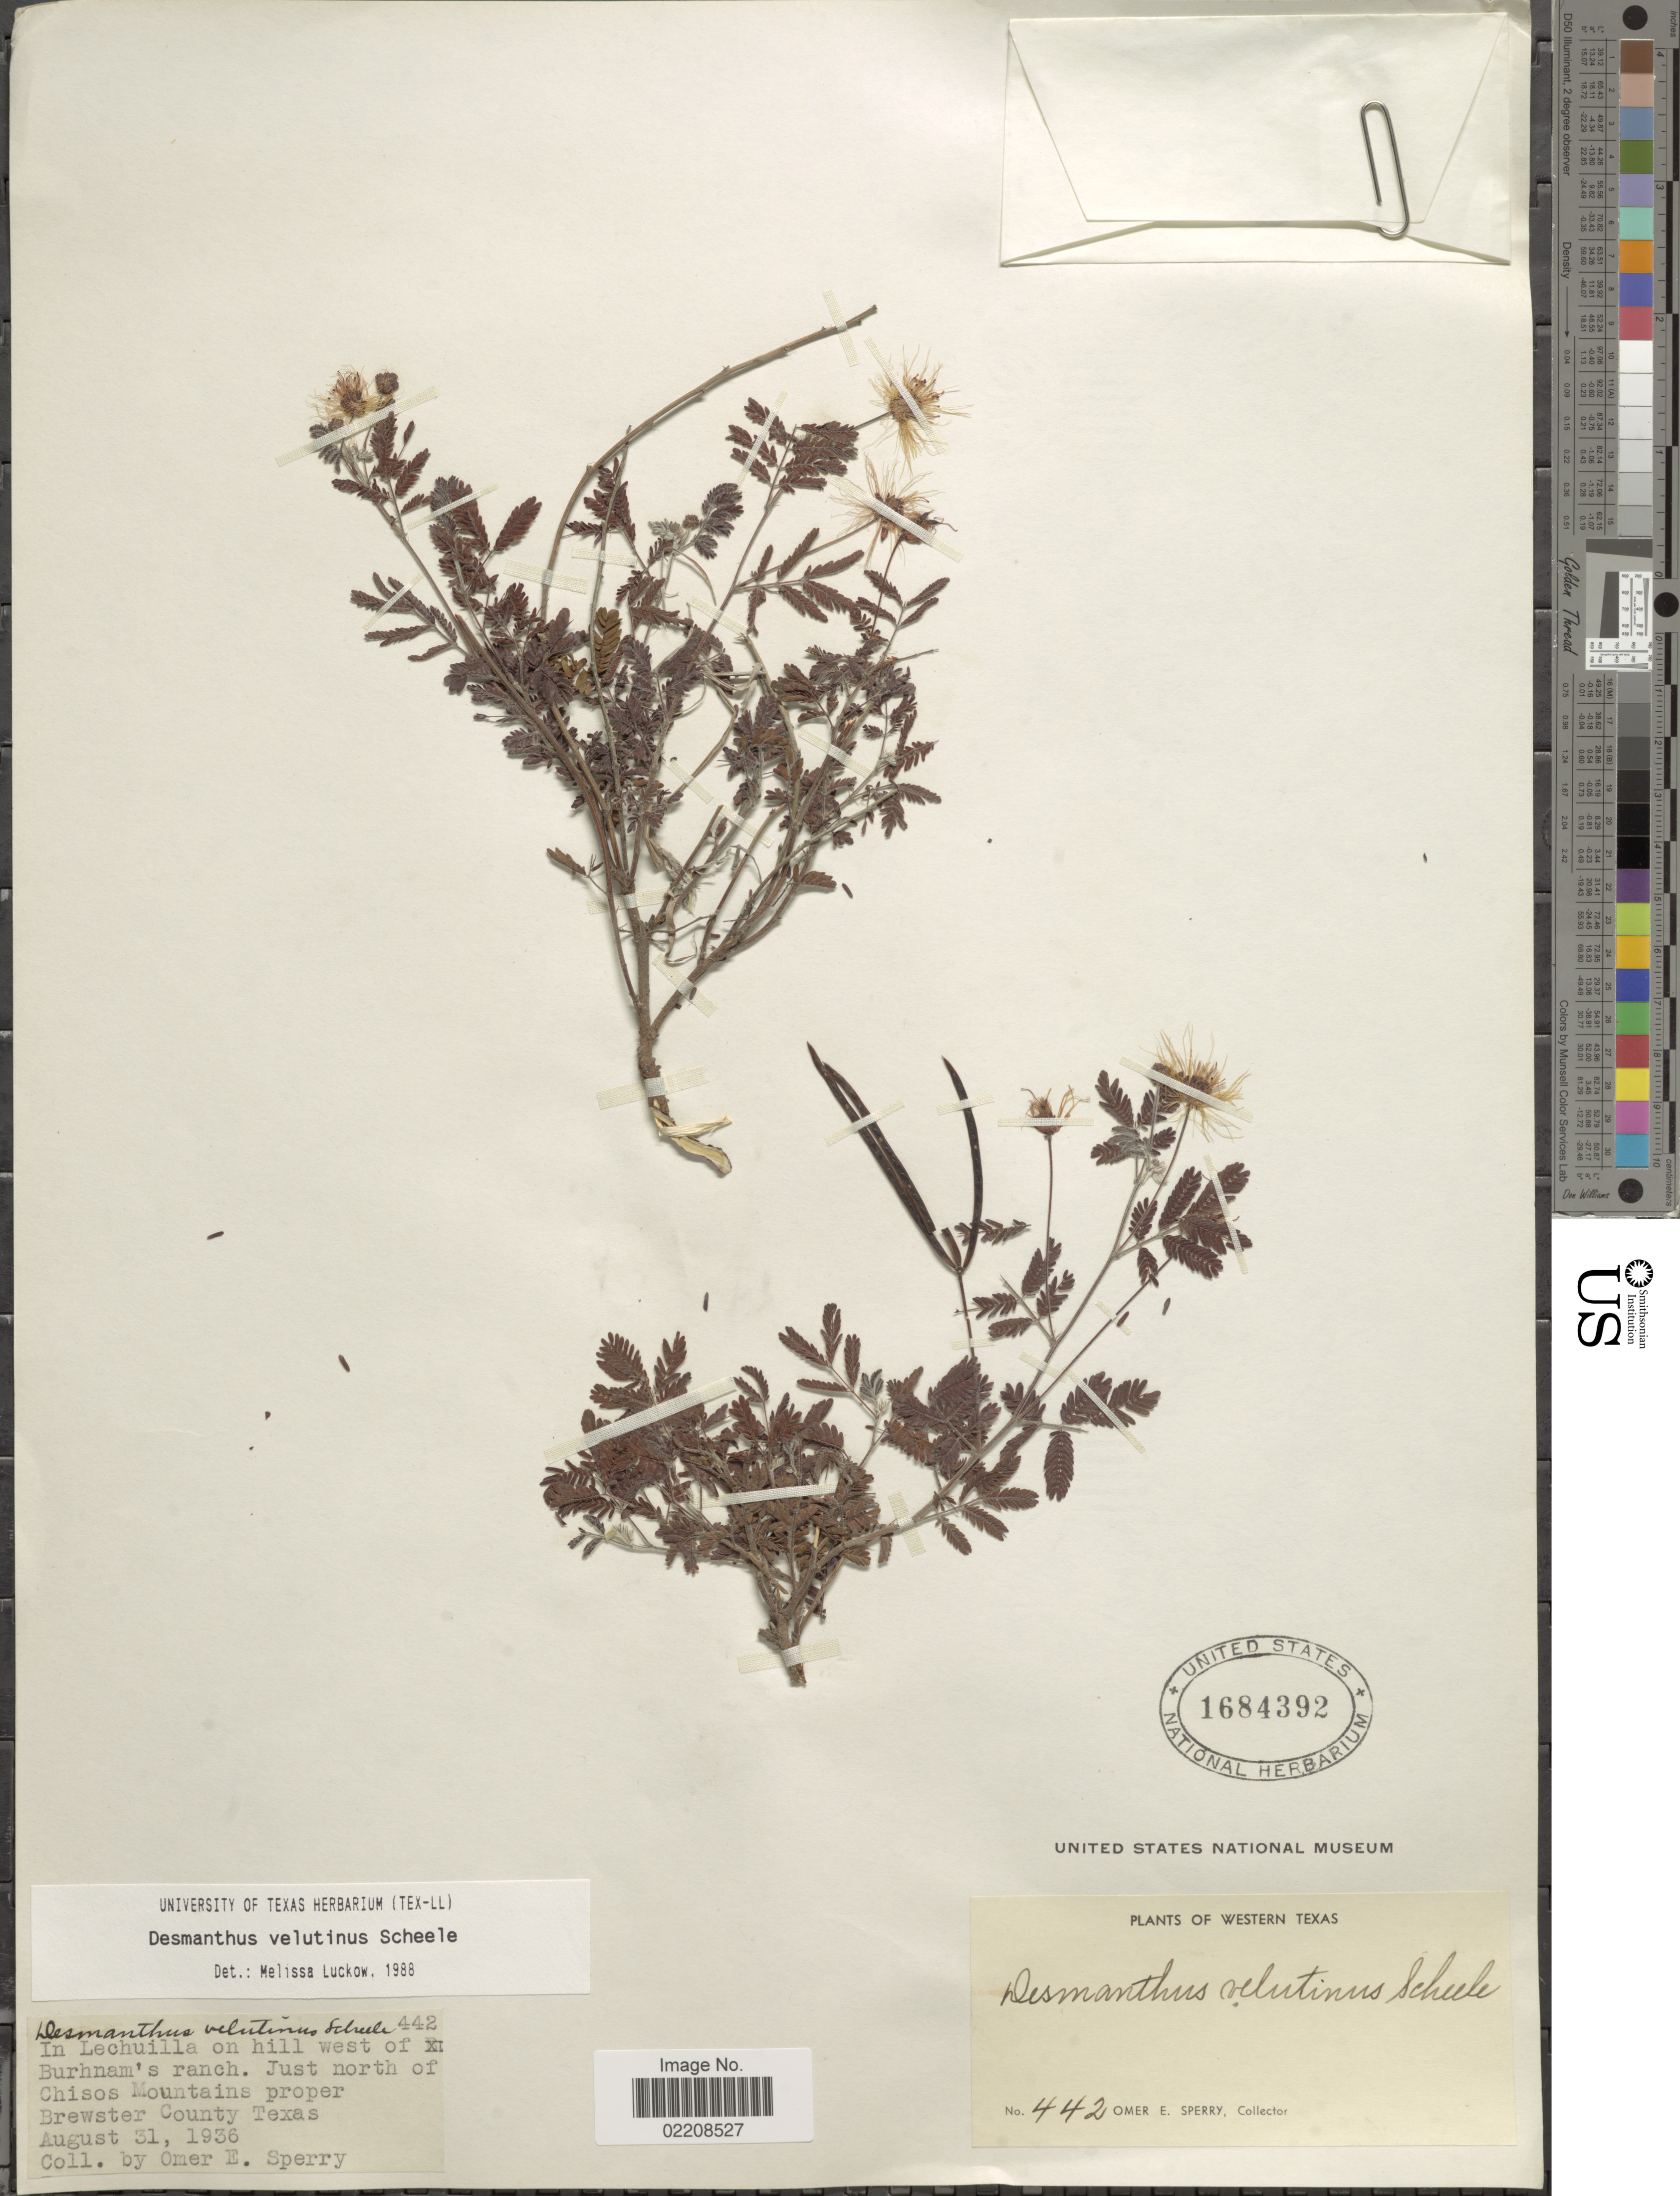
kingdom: Plantae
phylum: Tracheophyta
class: Magnoliopsida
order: Fabales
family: Fabaceae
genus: Desmanthus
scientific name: Desmanthus velutinus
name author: Scheele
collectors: O. E. Sperry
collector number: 442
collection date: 1936-08-31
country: United States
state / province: Texas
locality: In Lachuilla on hill west of Burhnam's ranch. Just north of Chisos Mountains proper Brewster County, Texas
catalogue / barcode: US 1684392